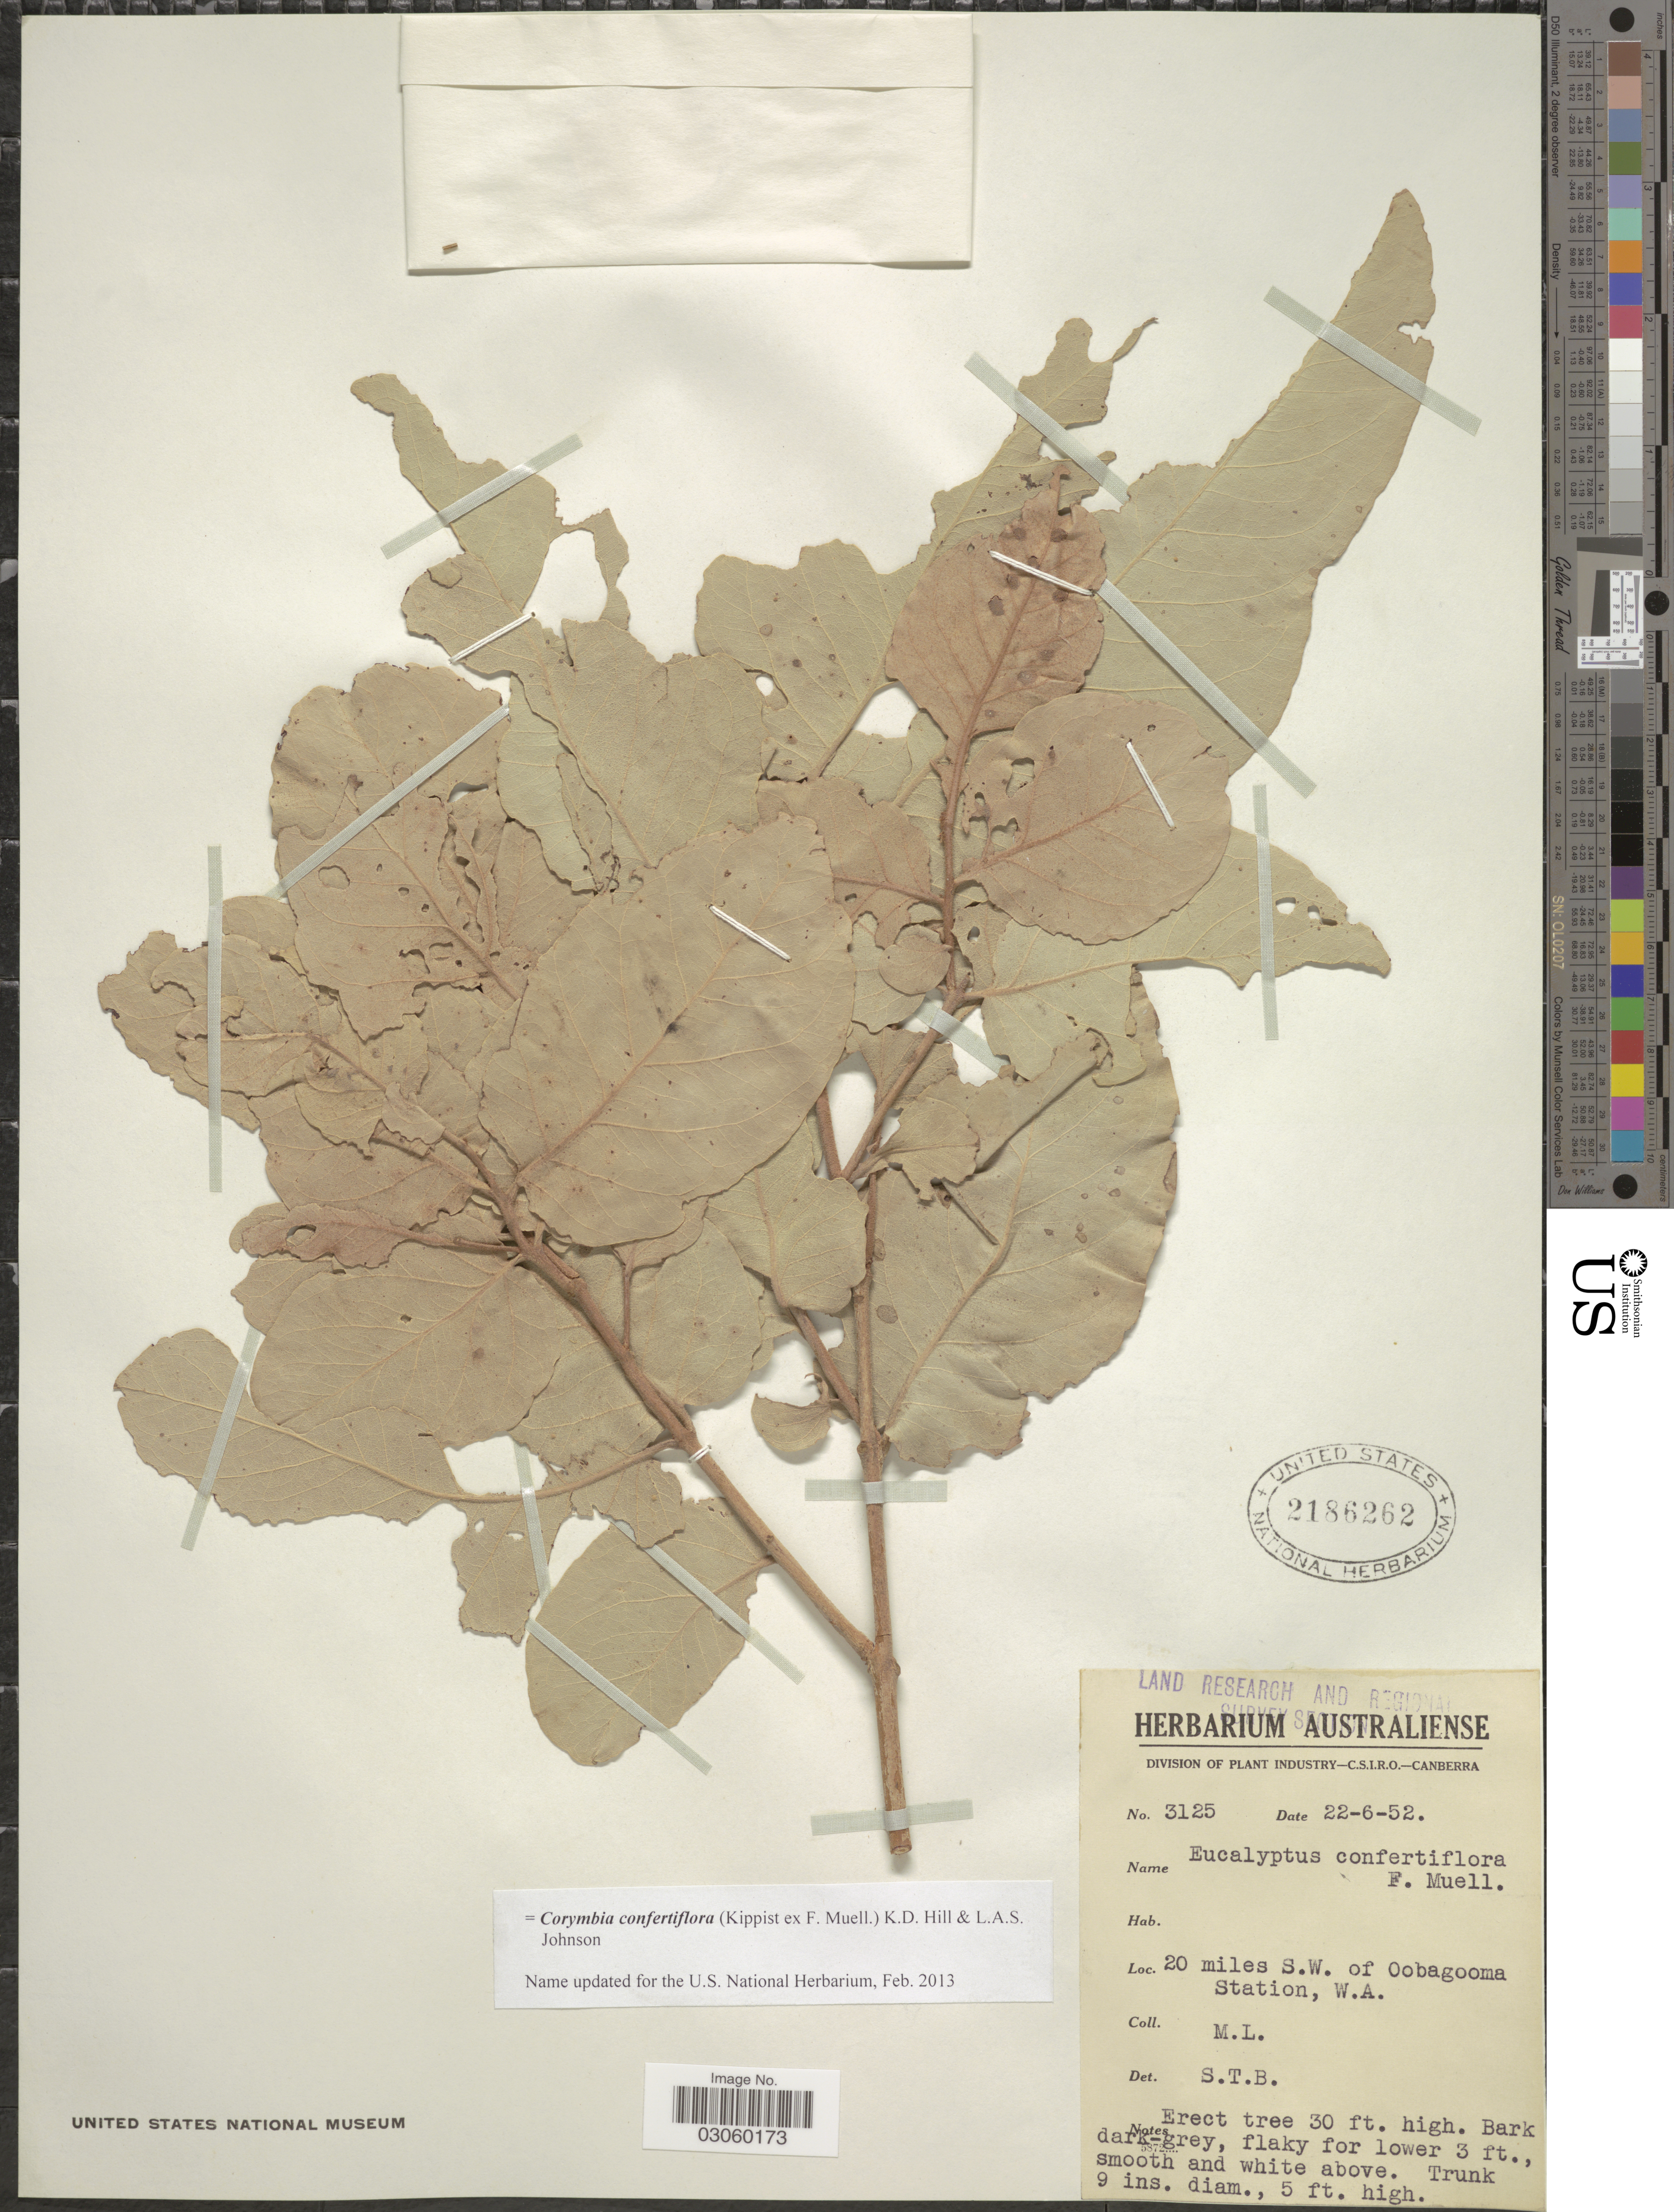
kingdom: Plantae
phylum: Tracheophyta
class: Magnoliopsida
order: Myrtales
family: Myrtaceae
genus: Corymbia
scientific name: Corymbia confertiflora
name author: (F. Muell. ex Kippist) K.D. Hill & L.A.S. Johnson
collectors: M. L.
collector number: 3125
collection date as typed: Transcribed d/m/y: 22/6/52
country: Australia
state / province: Western Australia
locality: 20 miles S.W. of Oobagooma Station.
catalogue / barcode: US 2186262